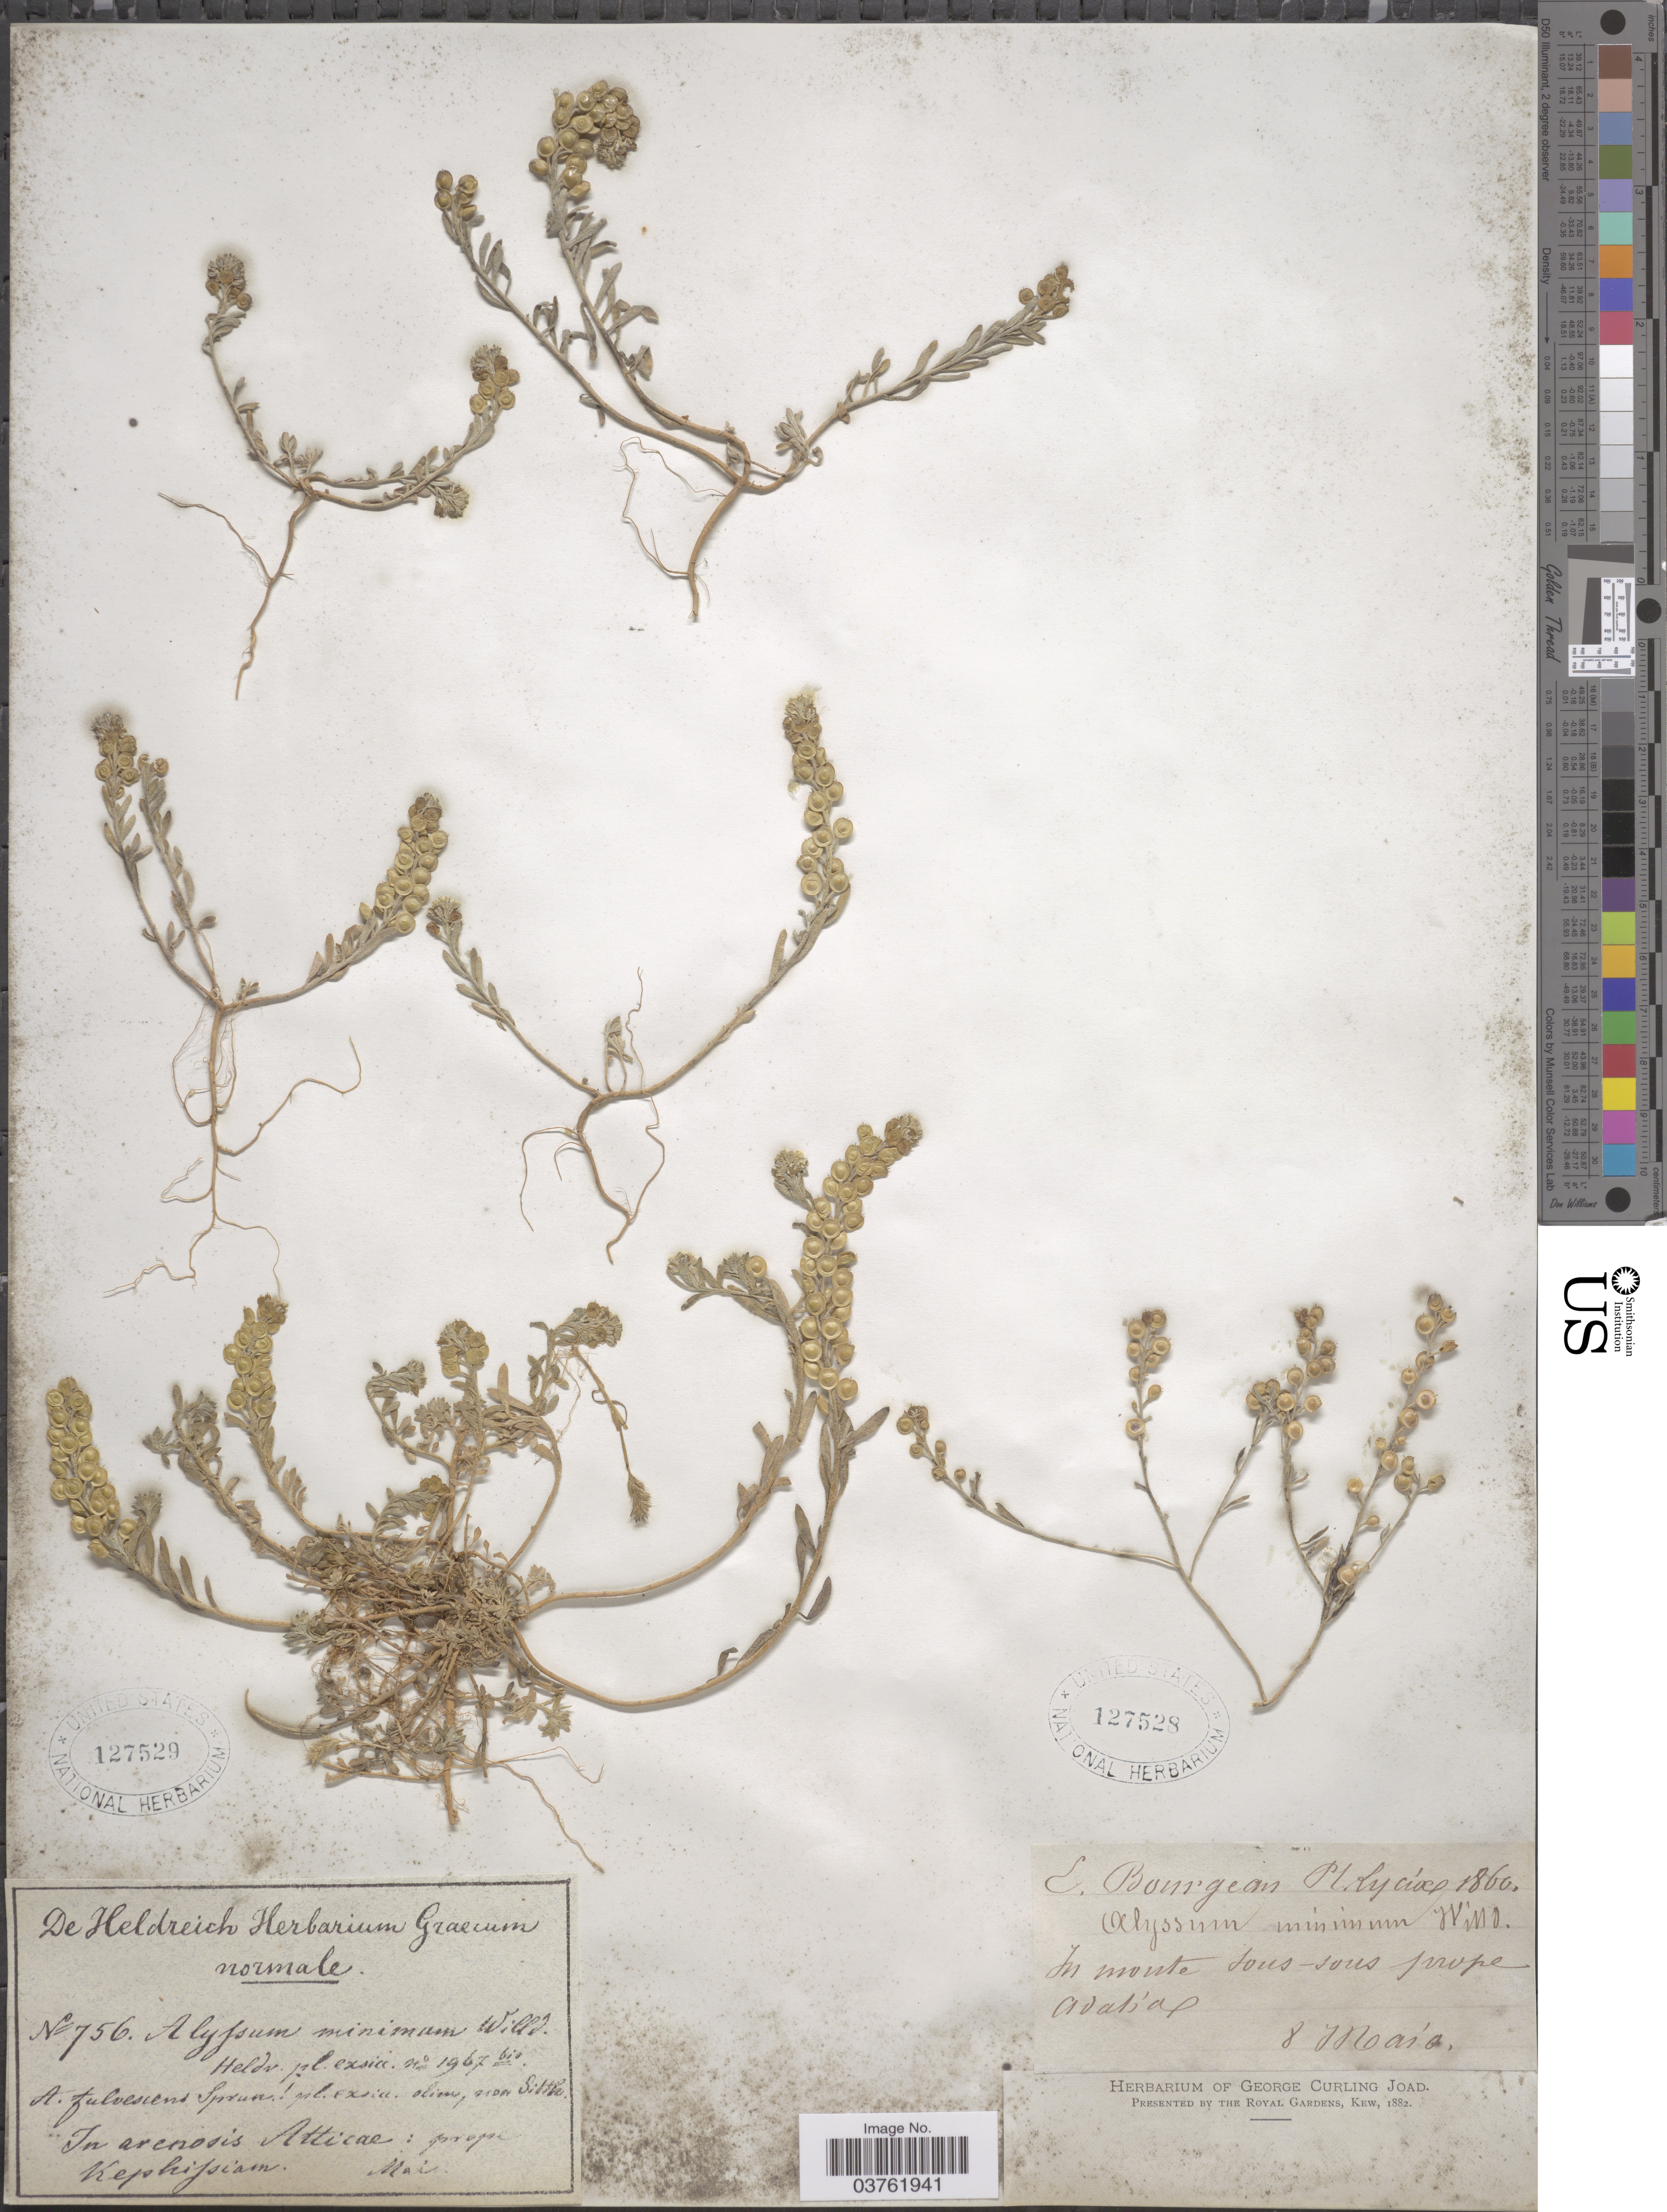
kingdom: Plantae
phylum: Tracheophyta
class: Magnoliopsida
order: Brassicales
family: Brassicaceae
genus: Alyssum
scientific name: Alyssum minimum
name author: L.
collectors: -. De Heldreich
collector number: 756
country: Greece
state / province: Attica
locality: In arenosis Atticae: prope Kephissiam.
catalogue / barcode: US 127529